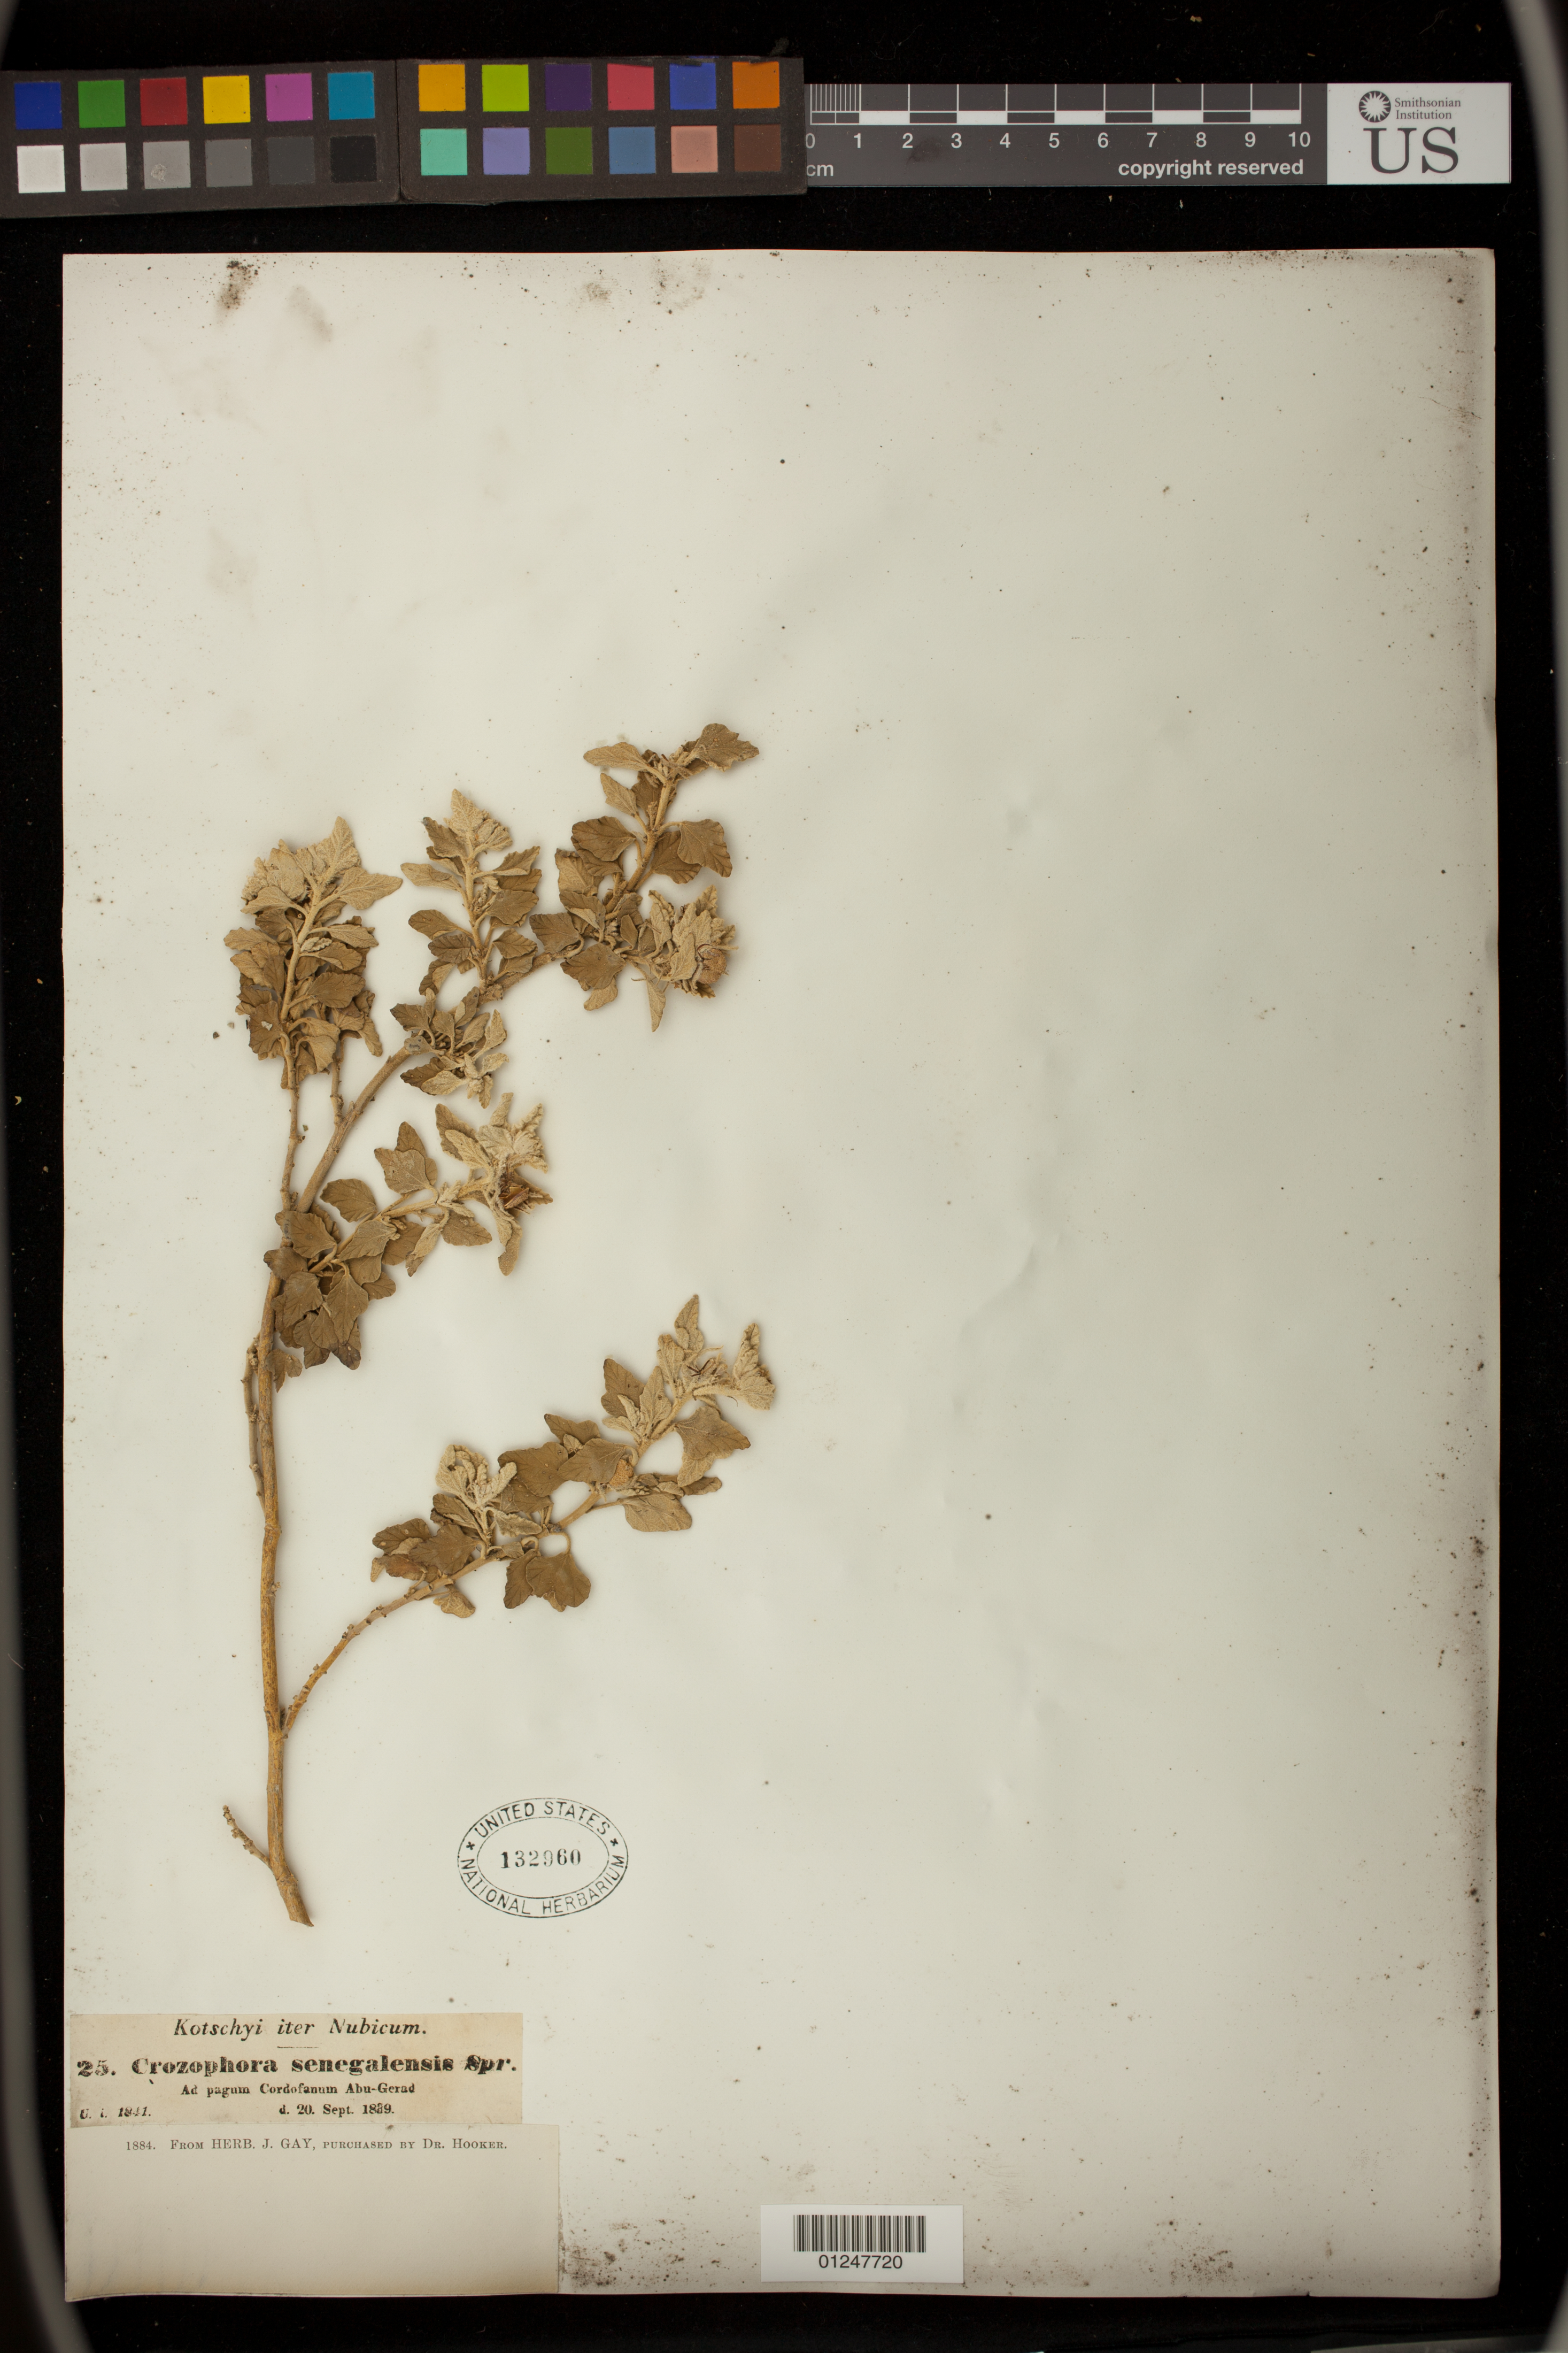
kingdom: Plantae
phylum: Tracheophyta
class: Magnoliopsida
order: Malpighiales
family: Euphorbiaceae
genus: Chrozophora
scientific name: Chrozophora senegalensis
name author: (Lam.) A. Juss. ex Spreng.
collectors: -. Kotschyi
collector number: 25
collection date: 1839-09-20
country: Sudan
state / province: Al Qadarif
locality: Ad pagum Cordofanum Abu-Gerad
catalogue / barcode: US 132960